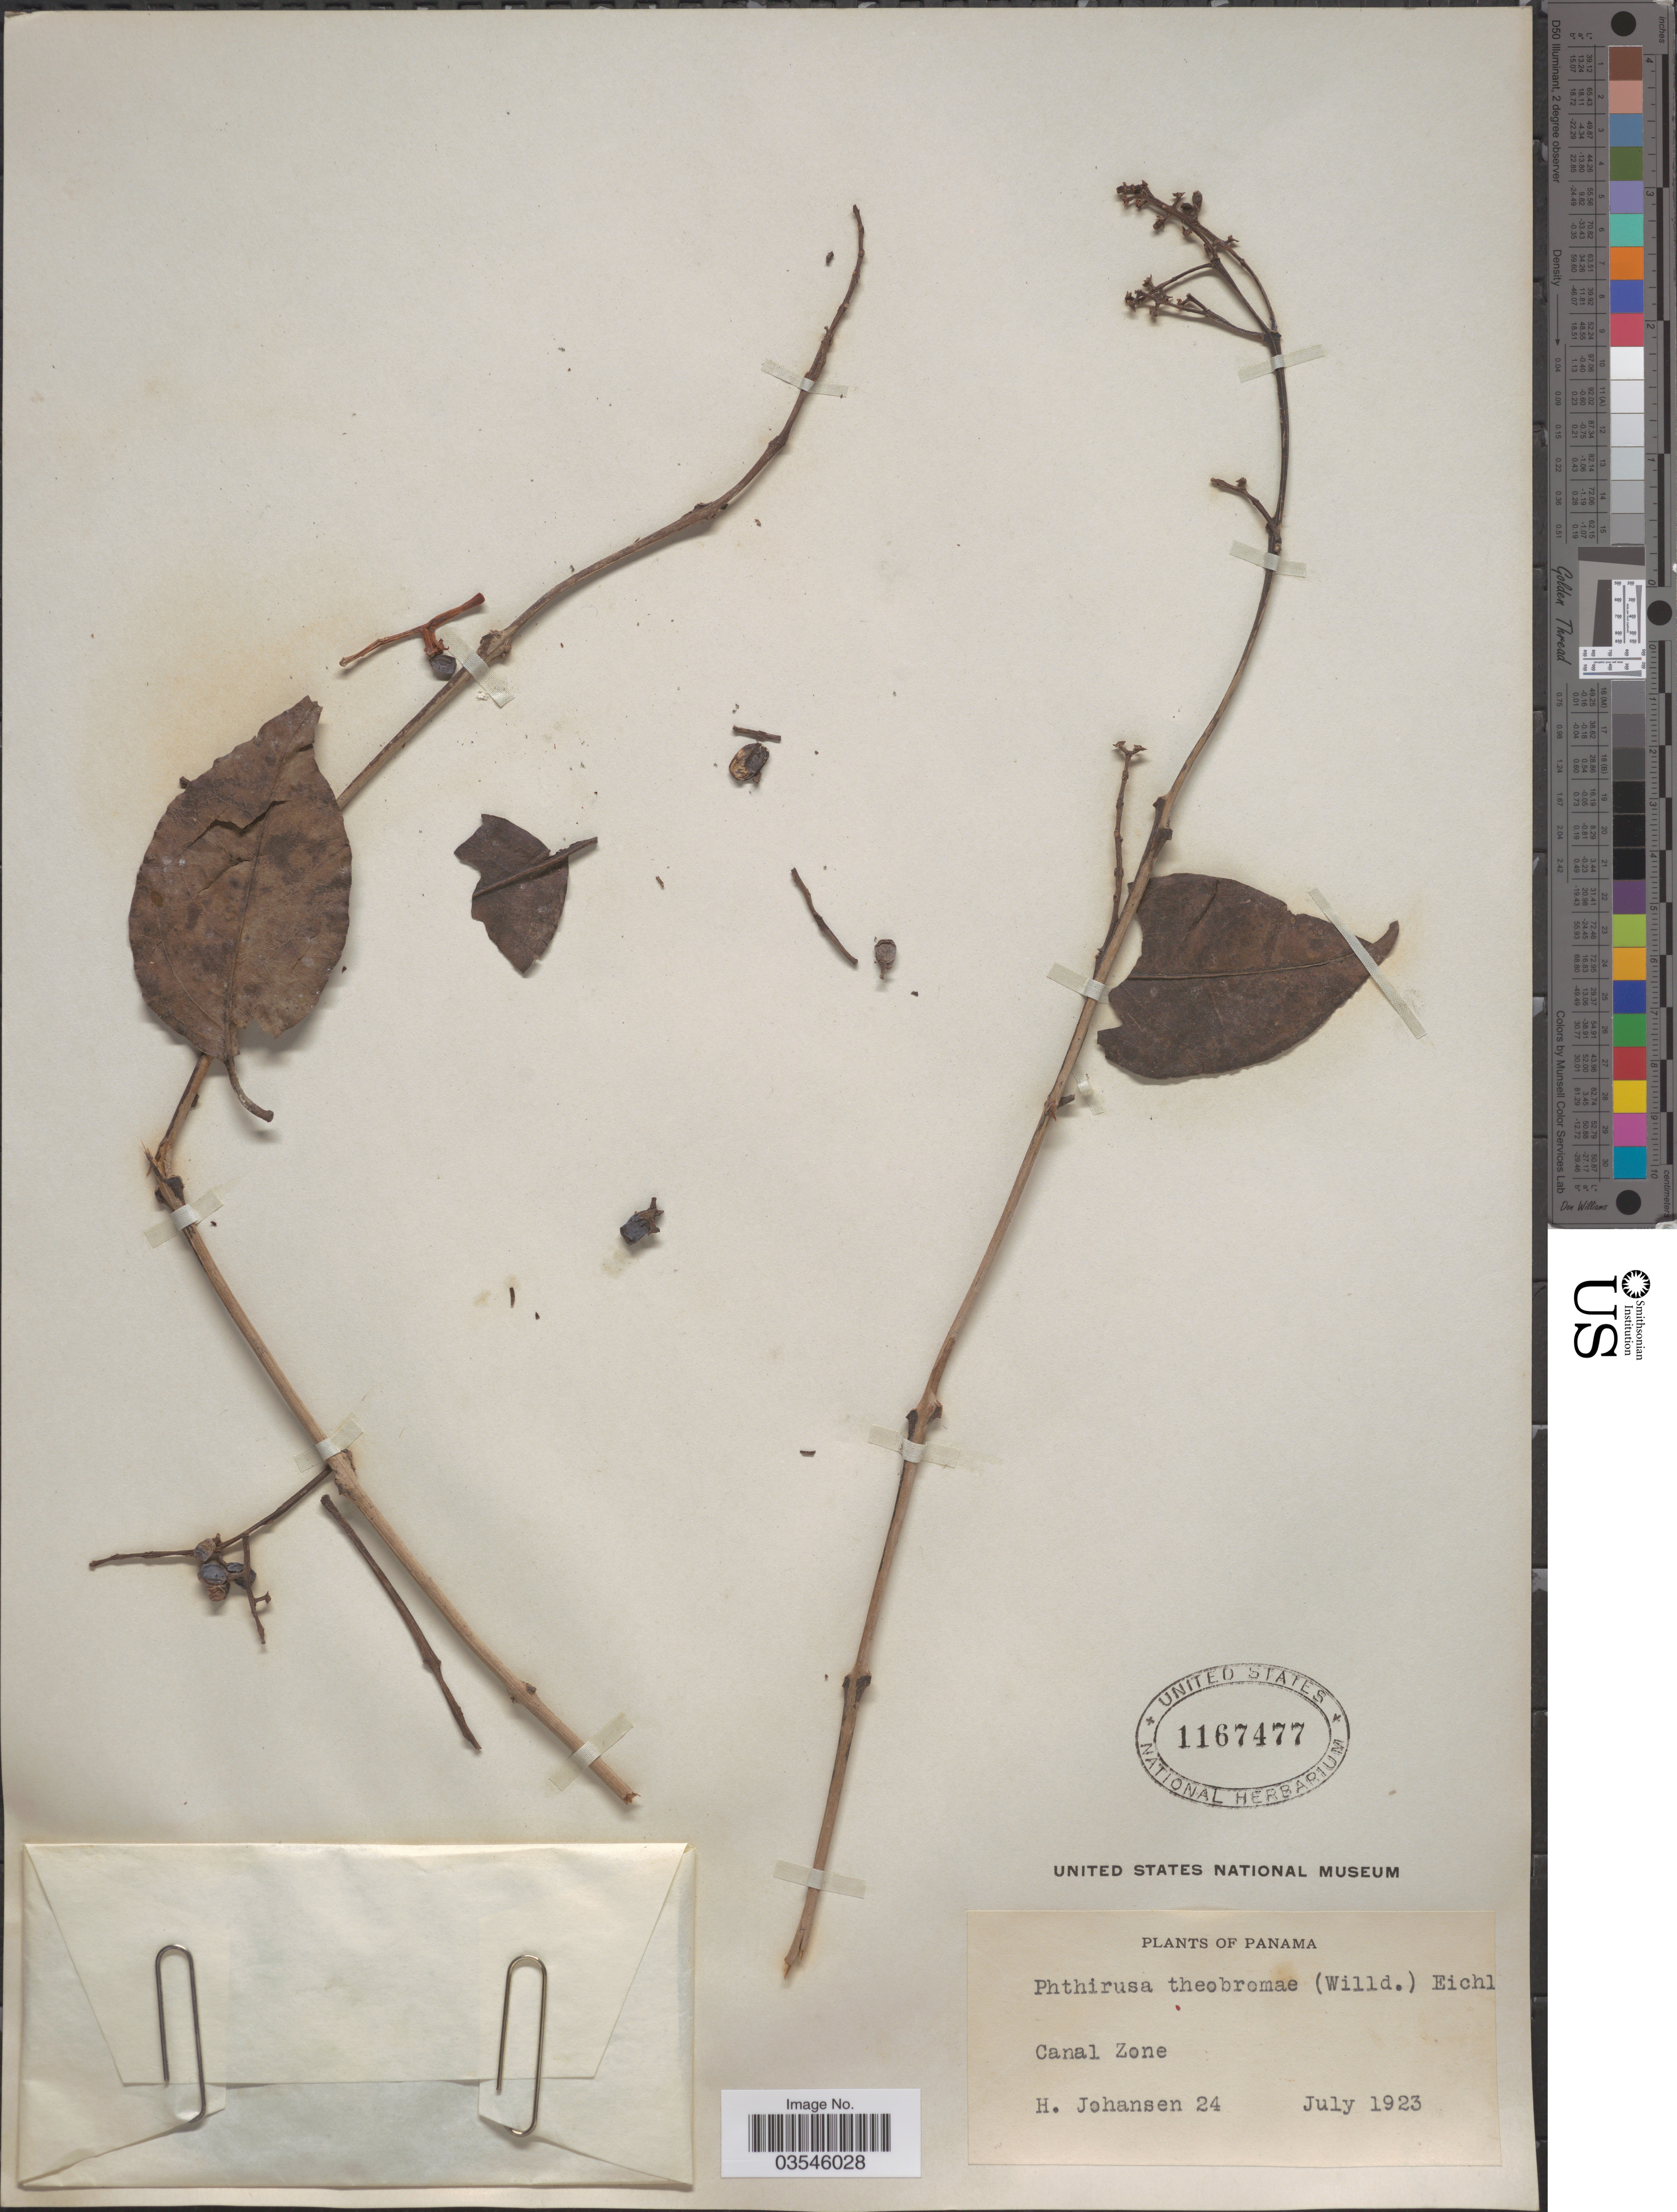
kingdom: Plantae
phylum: Tracheophyta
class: Magnoliopsida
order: Santalales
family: Loranthaceae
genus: Phthirusa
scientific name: Phthirusa theobromae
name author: (Willd. ex Schult. f.) Eichler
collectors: H. Johansen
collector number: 24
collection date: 1923-07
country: Panama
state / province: Colón / Panamá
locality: Canal Zone.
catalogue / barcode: US 1167477